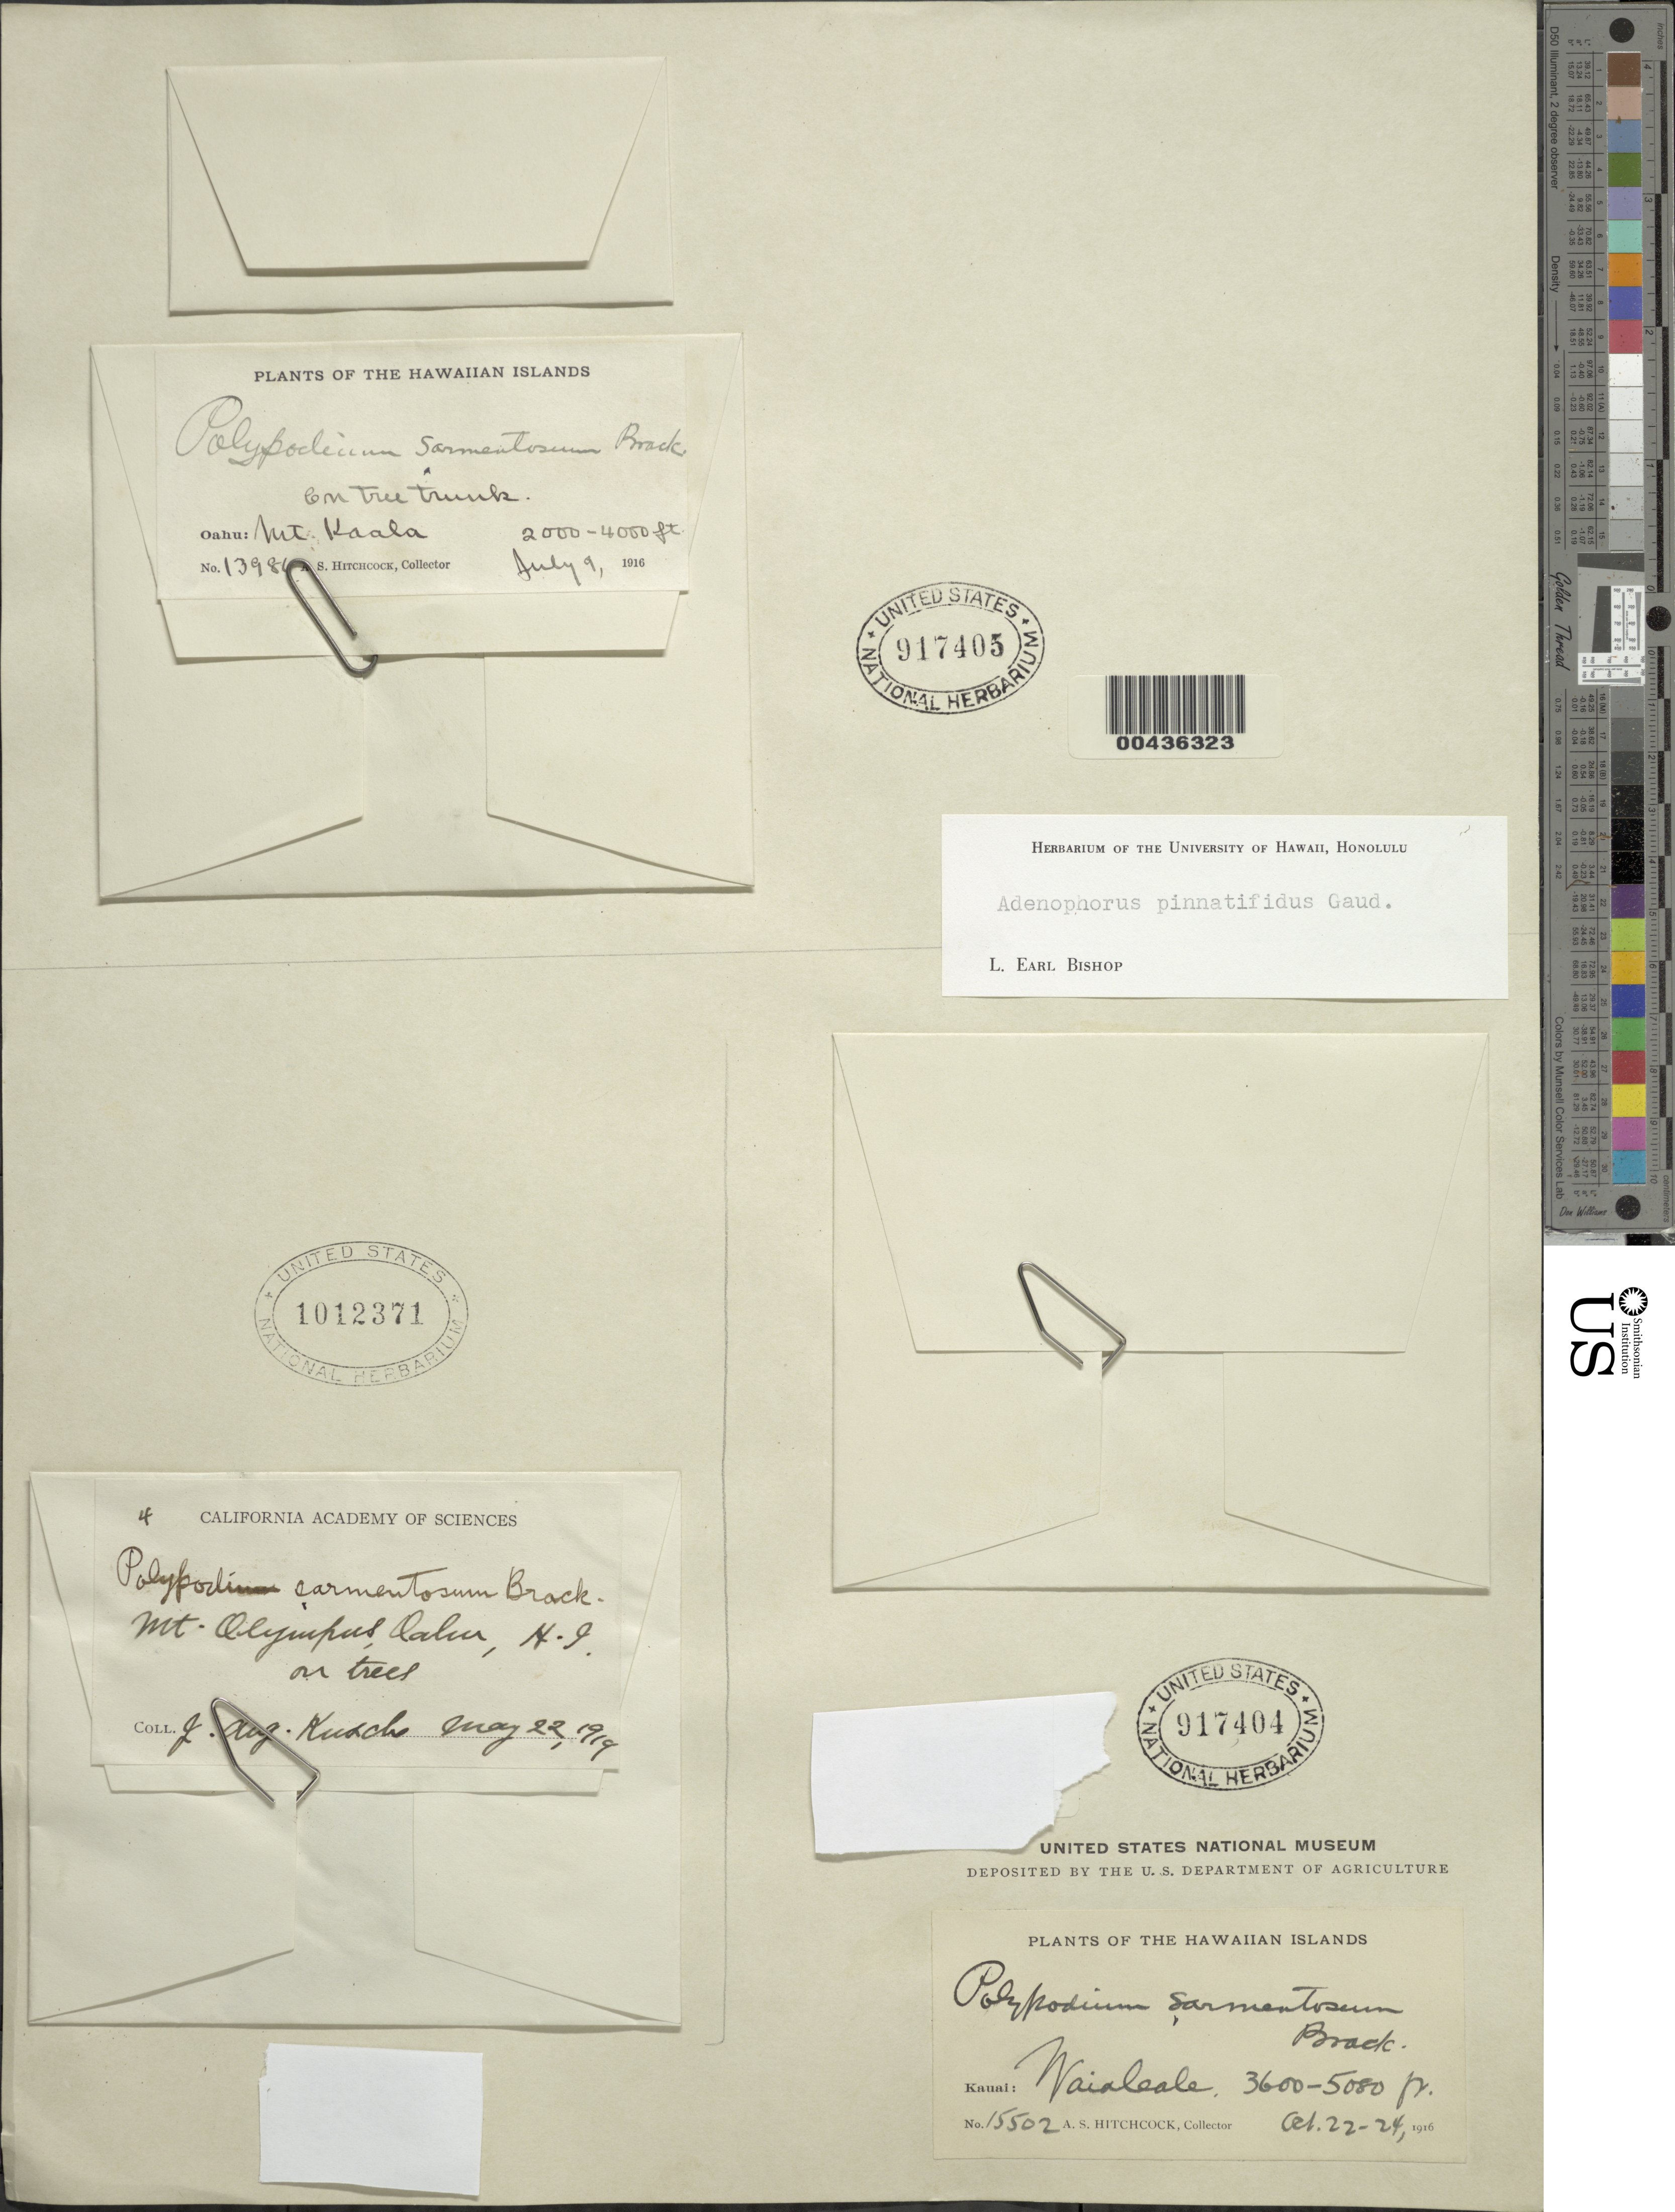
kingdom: Plantae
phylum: Tracheophyta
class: Polypodiopsida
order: Polypodiales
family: Polypodiaceae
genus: Adenophorus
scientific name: Adenophorus pinnatifidus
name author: Gaudich.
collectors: A. S. Hitchcock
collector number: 13984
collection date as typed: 9 Jul 1916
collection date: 1916-07-09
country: United States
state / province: Hawaii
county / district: Honolulu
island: Oahu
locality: Mt. Kaala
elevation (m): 610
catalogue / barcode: US 917405